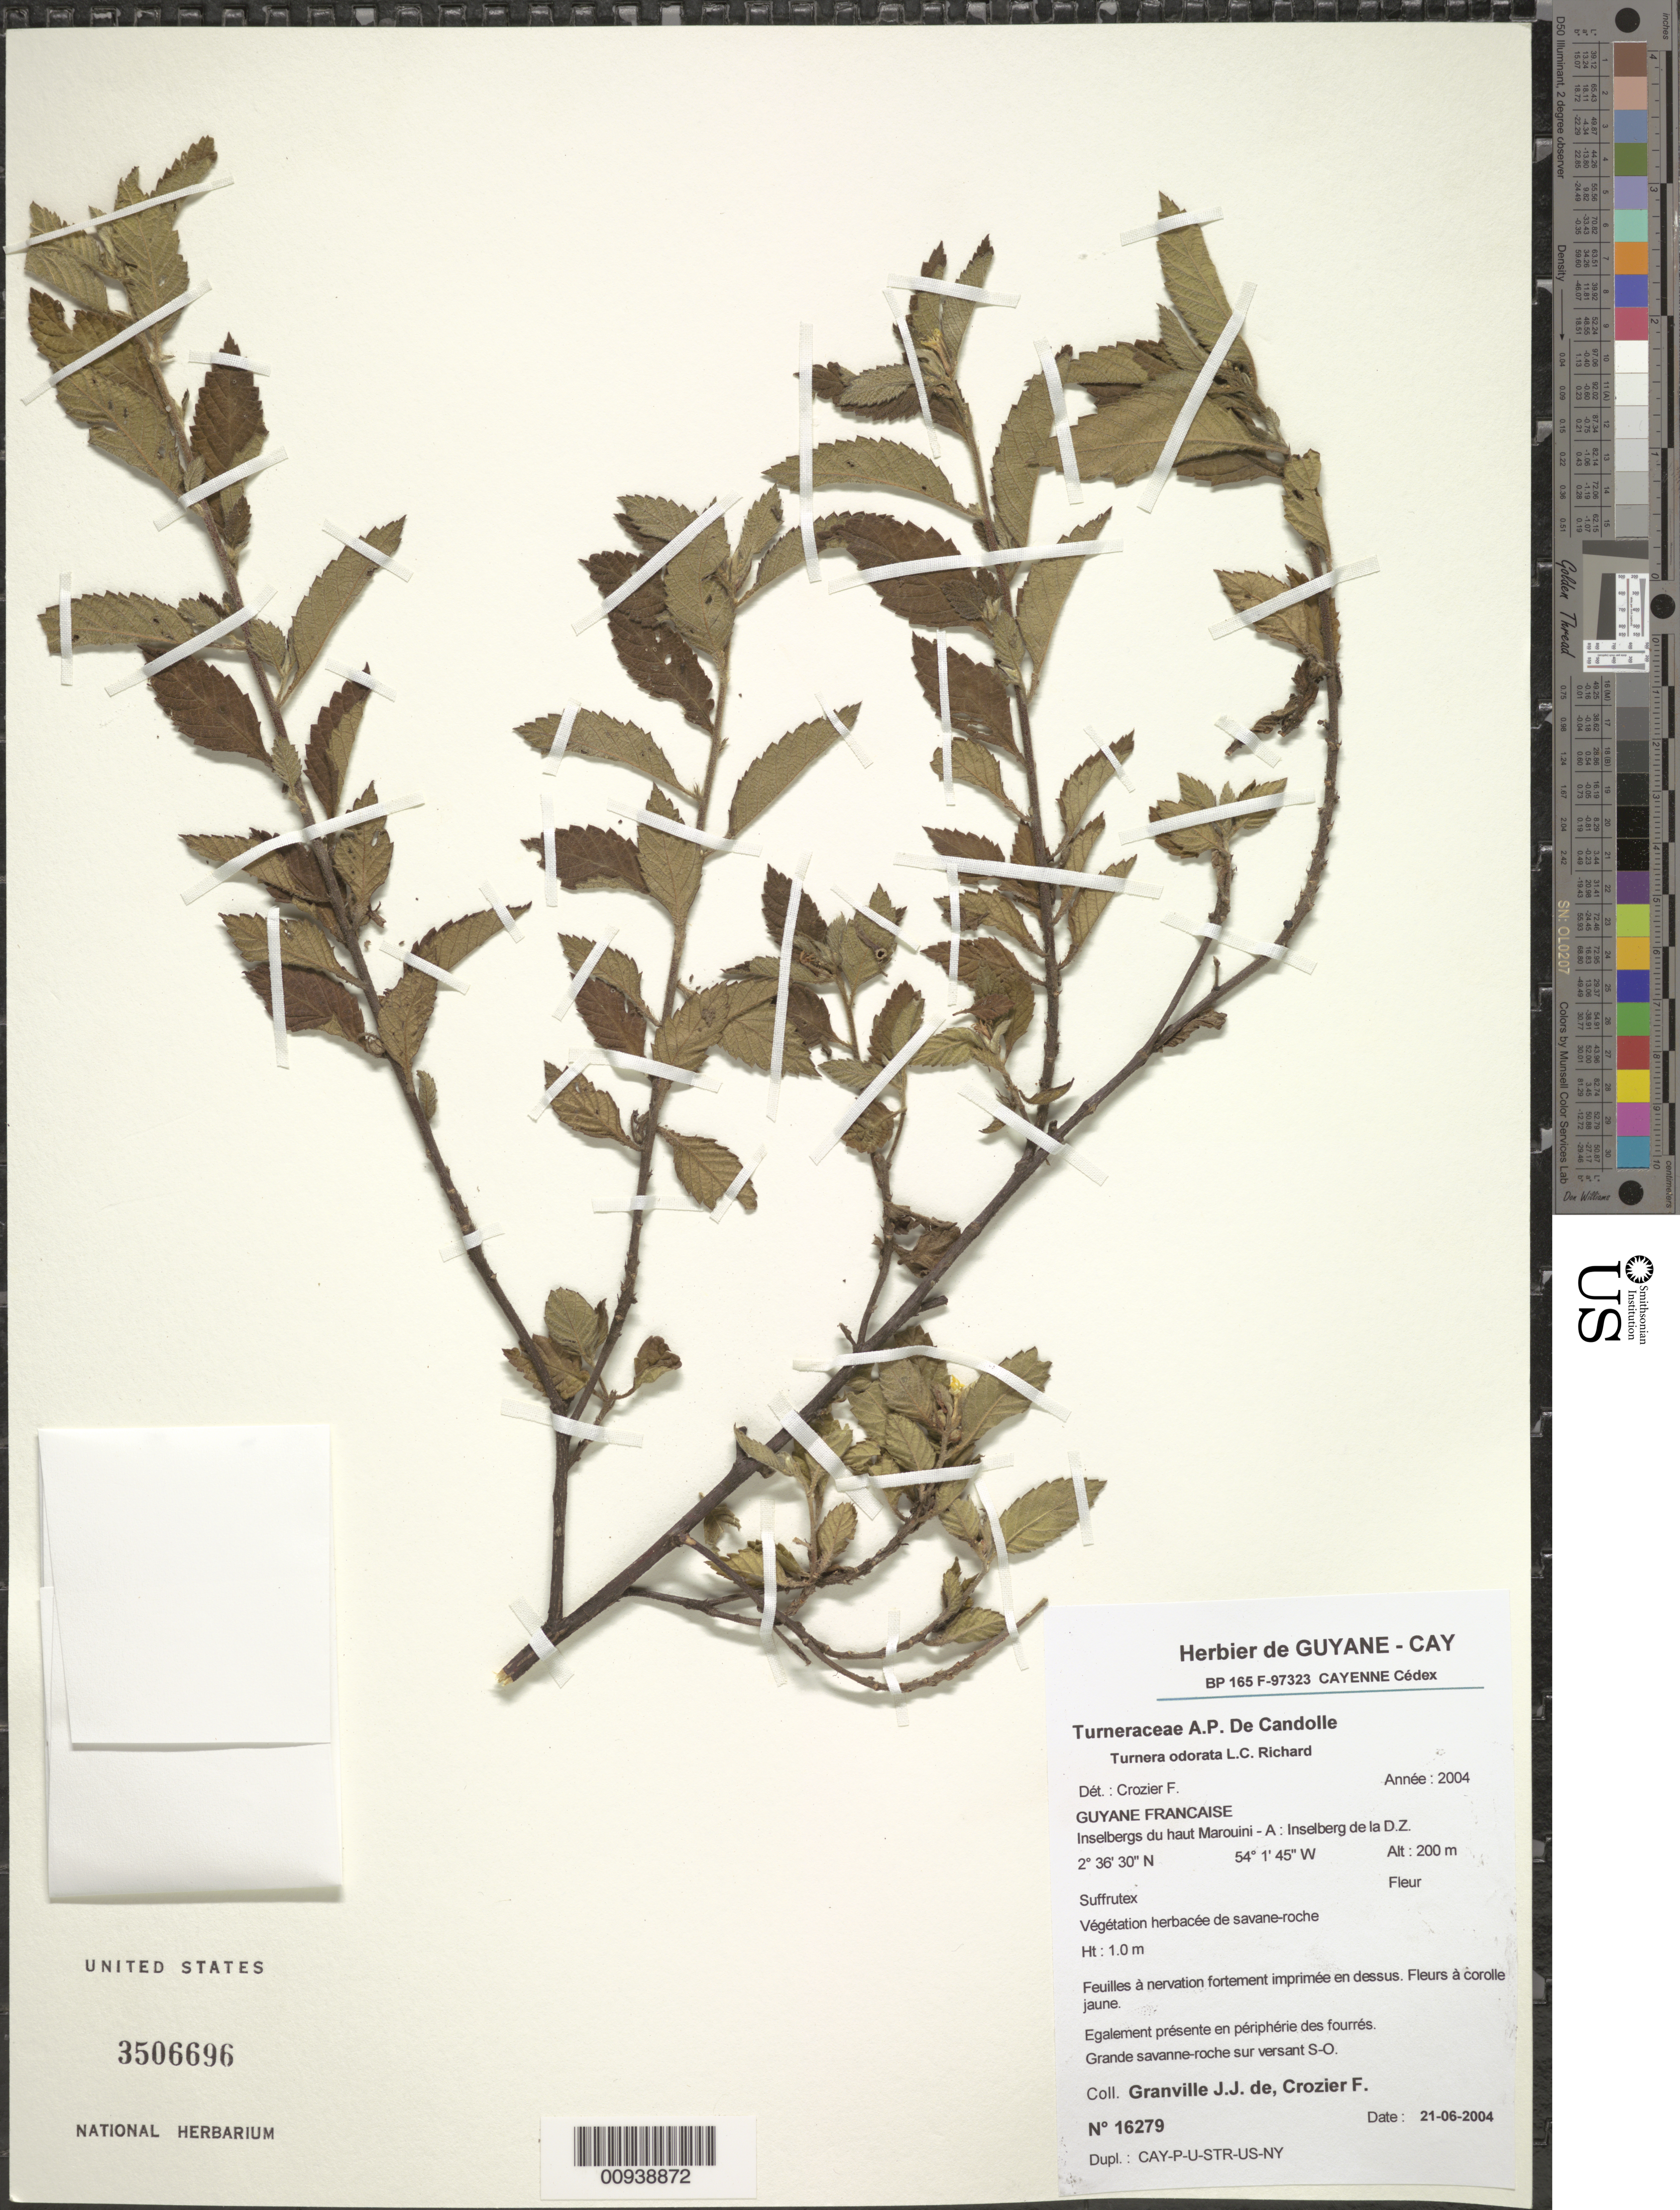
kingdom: Plantae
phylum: Tracheophyta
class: Magnoliopsida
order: Malpighiales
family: Turneraceae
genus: Turnera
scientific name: Turnera odorata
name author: Rich.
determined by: Crozier, F.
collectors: J.-J. de Granville & F. Crozier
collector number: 16279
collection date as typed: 21-Jun-04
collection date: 2004-06-21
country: French Guiana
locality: Haut Marouini-A; Inselberg de la D.Z.; grande savanne-roche sur versant S-O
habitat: Végétation herbacée de savane-roche sur versant S-O, egalement présente en périphéie des fourrés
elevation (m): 200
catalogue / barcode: US 3506696